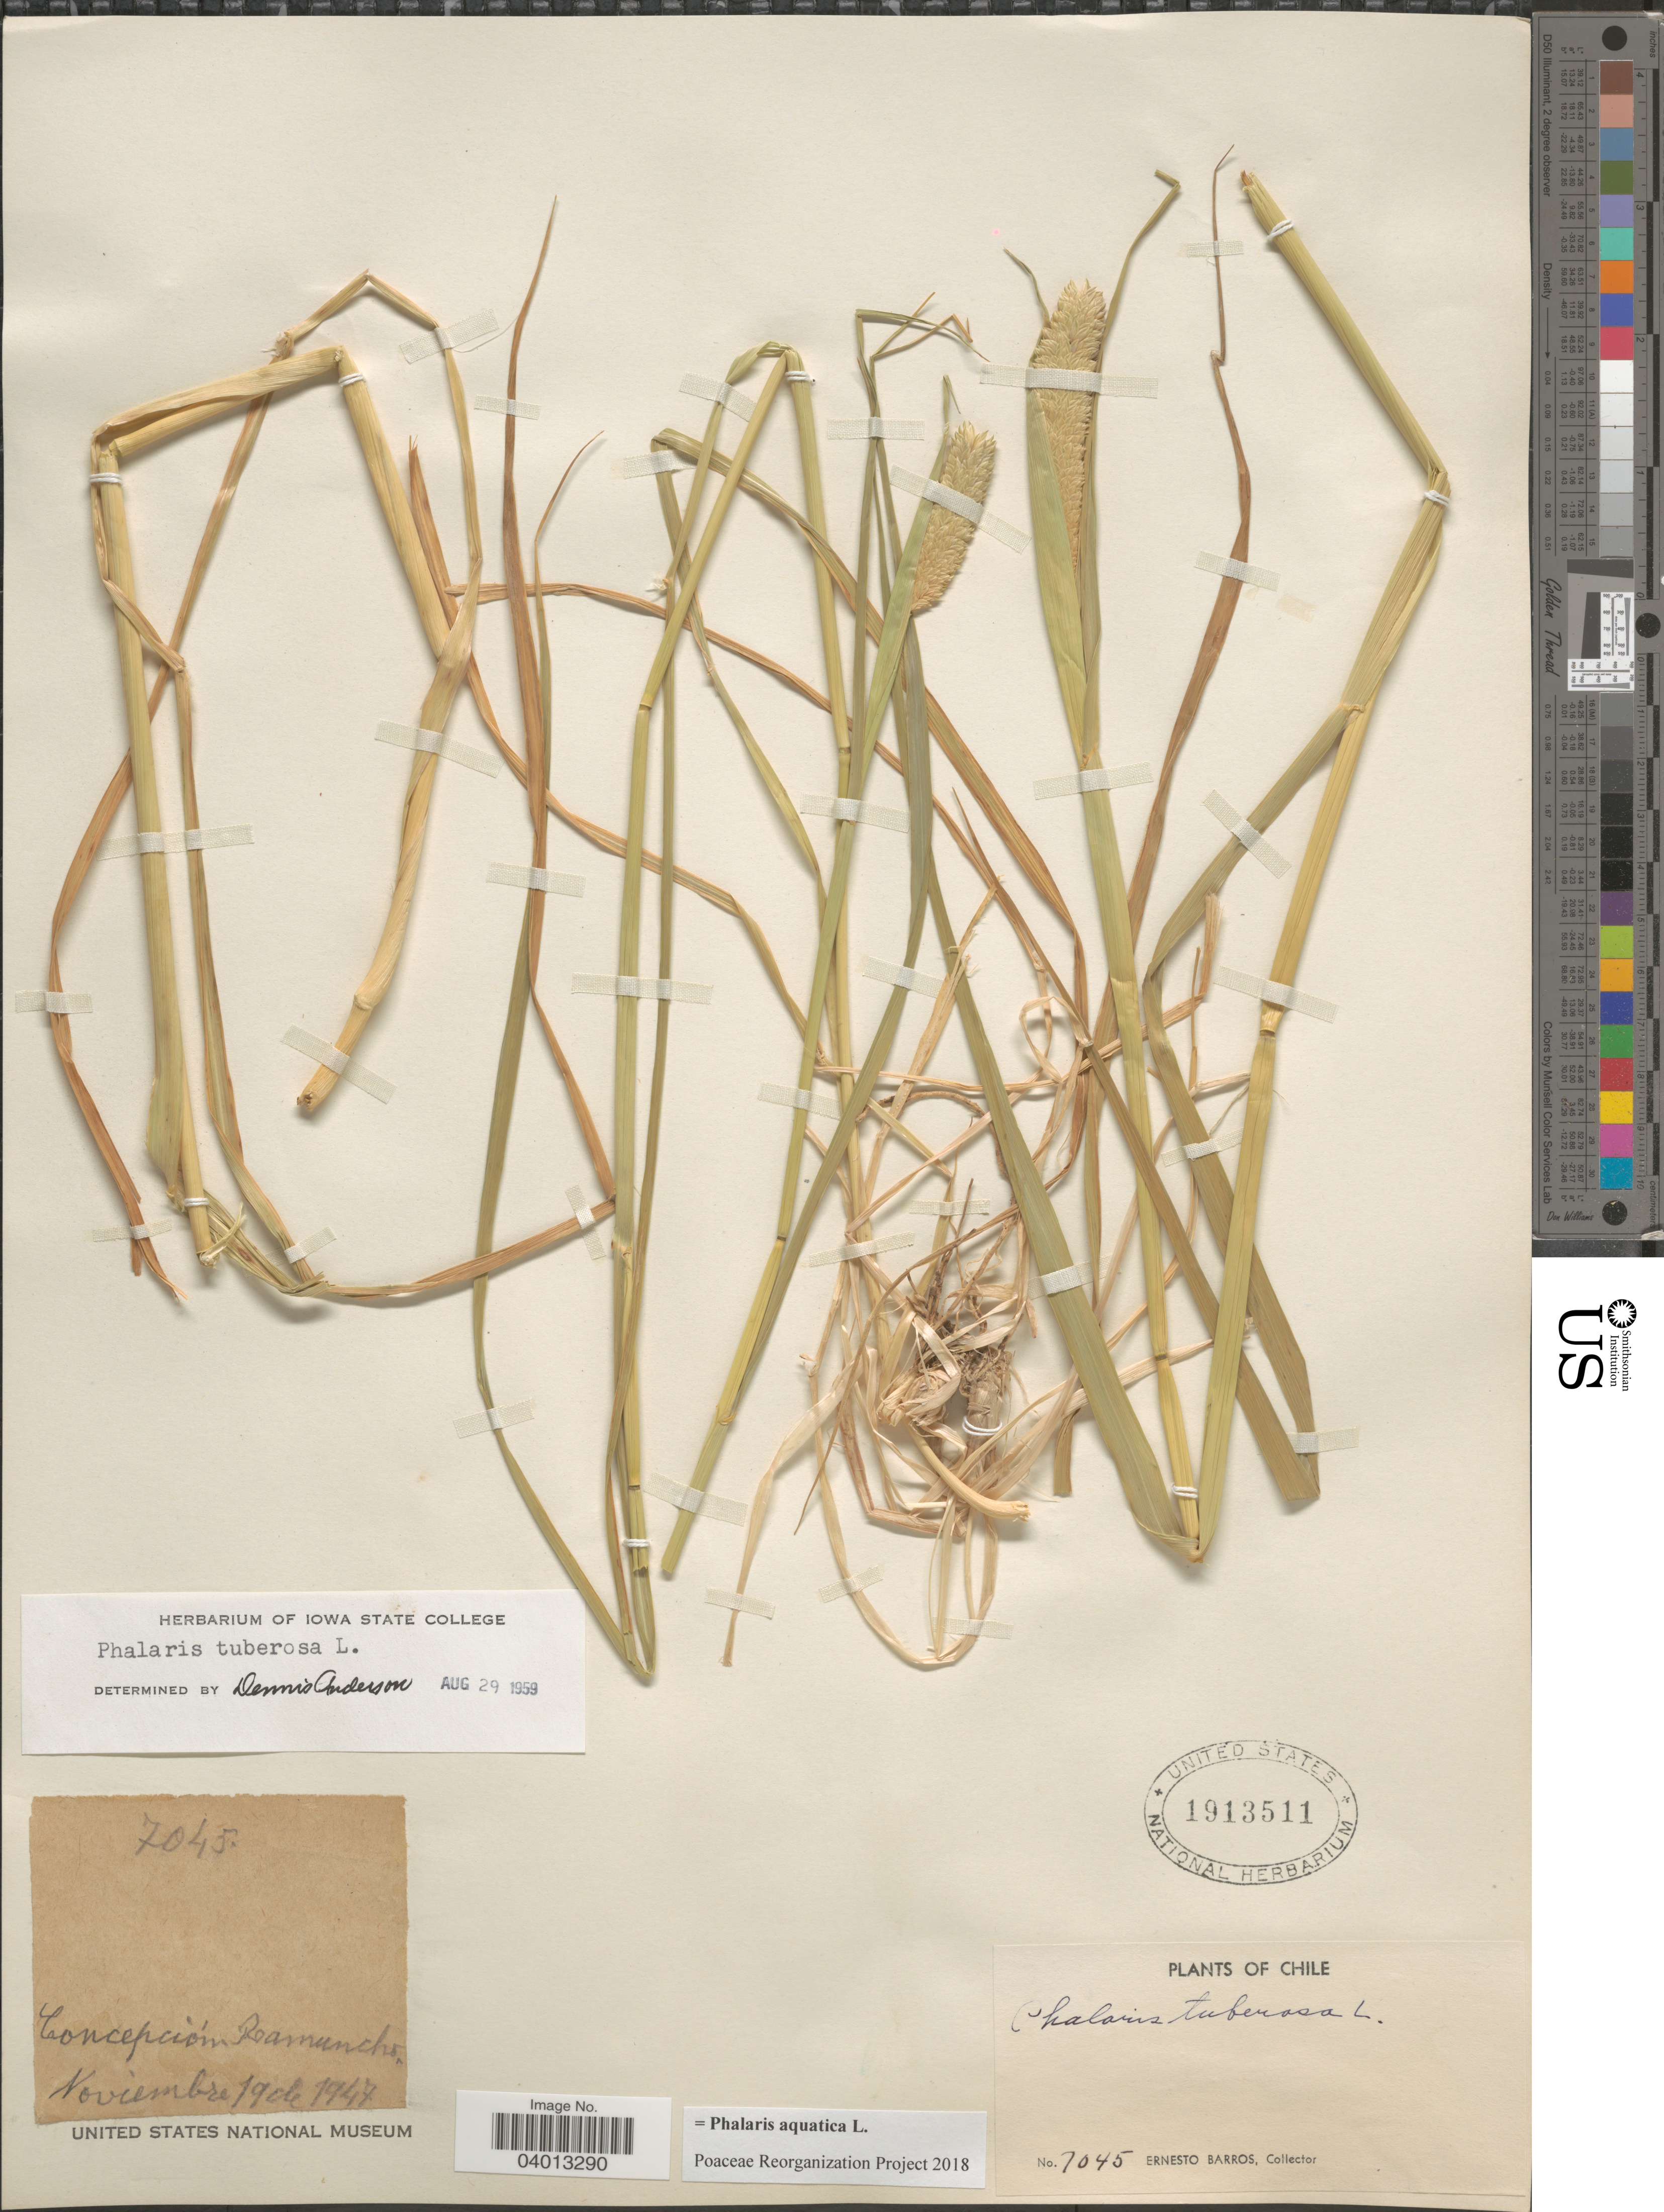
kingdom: Plantae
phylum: Tracheophyta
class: Liliopsida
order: Poales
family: Poaceae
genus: Phalaris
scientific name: Phalaris aquatica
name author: L.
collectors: E. Barros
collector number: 7045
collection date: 1947-11-19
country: Chile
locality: Concepción Ramuncho.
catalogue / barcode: US 1913511